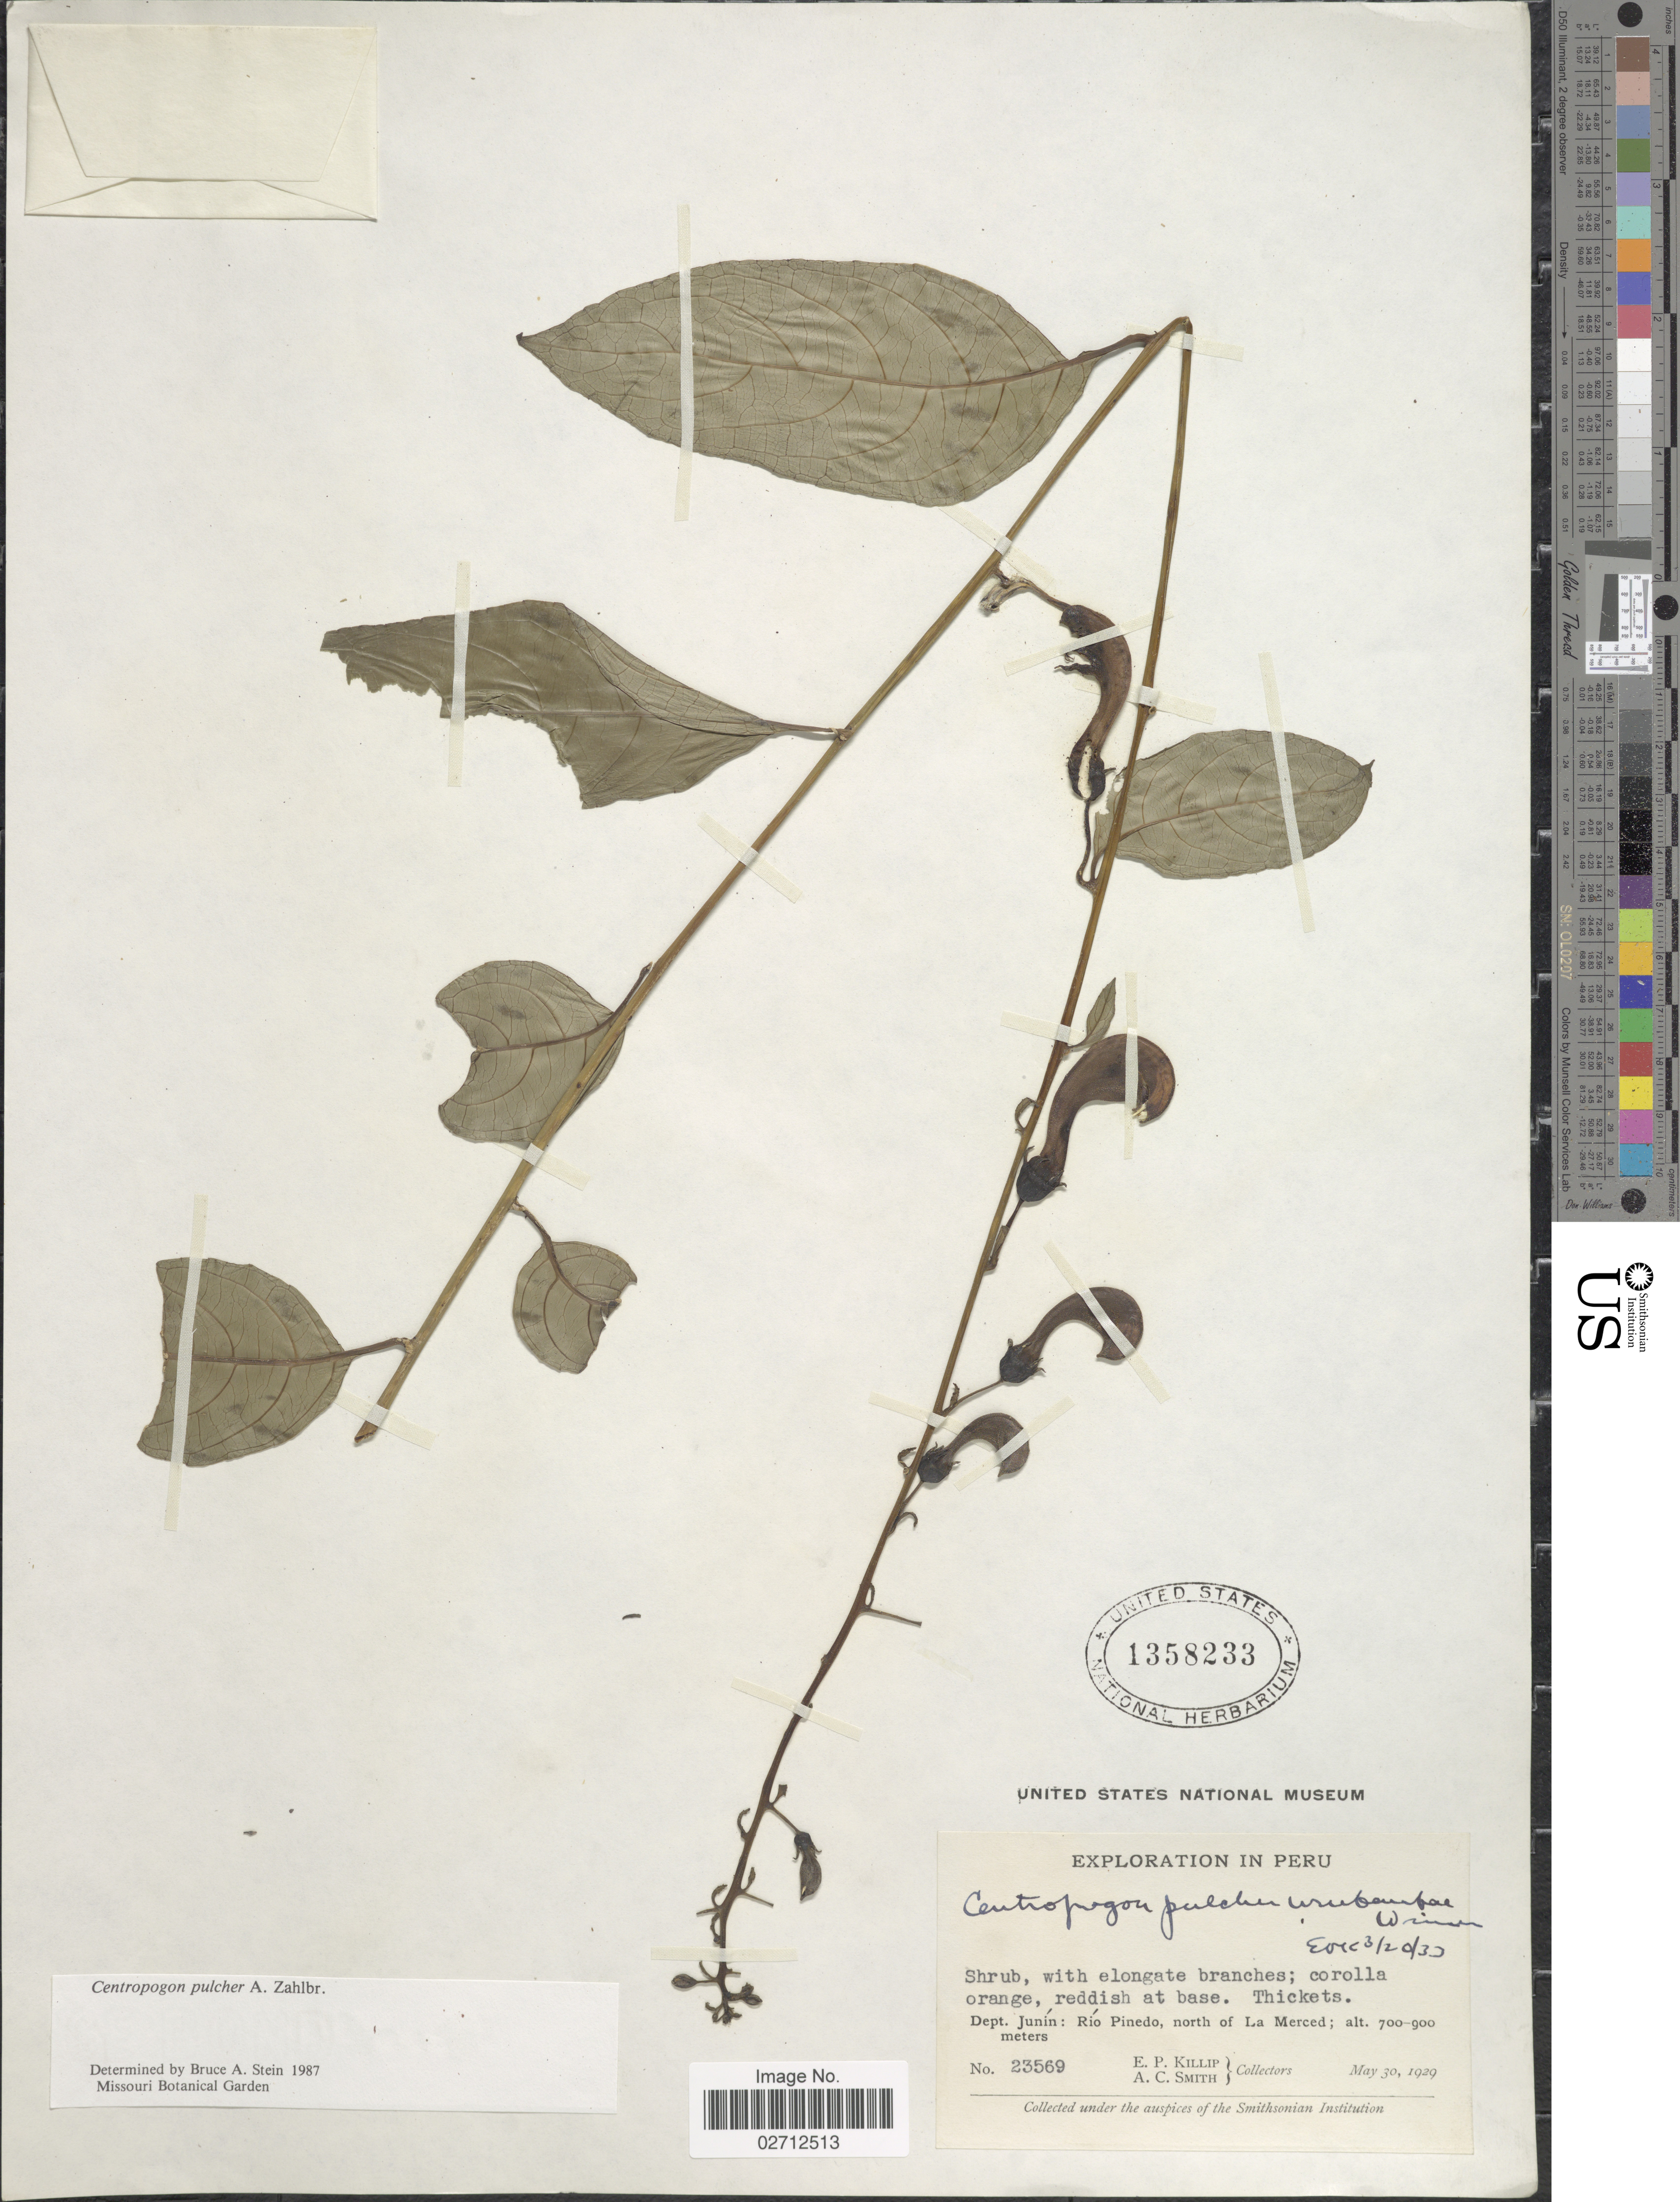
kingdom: Plantae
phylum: Tracheophyta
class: Magnoliopsida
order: Asterales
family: Campanulaceae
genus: Centropogon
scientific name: Centropogon pulcher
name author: Zahlbr.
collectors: E. P. Killip & A. C. Smith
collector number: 23569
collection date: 1929-05-30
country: Peru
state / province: Junín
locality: Thickets, Dept. Junín: Río Pinedo of La Merced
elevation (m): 700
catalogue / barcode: US 1358233